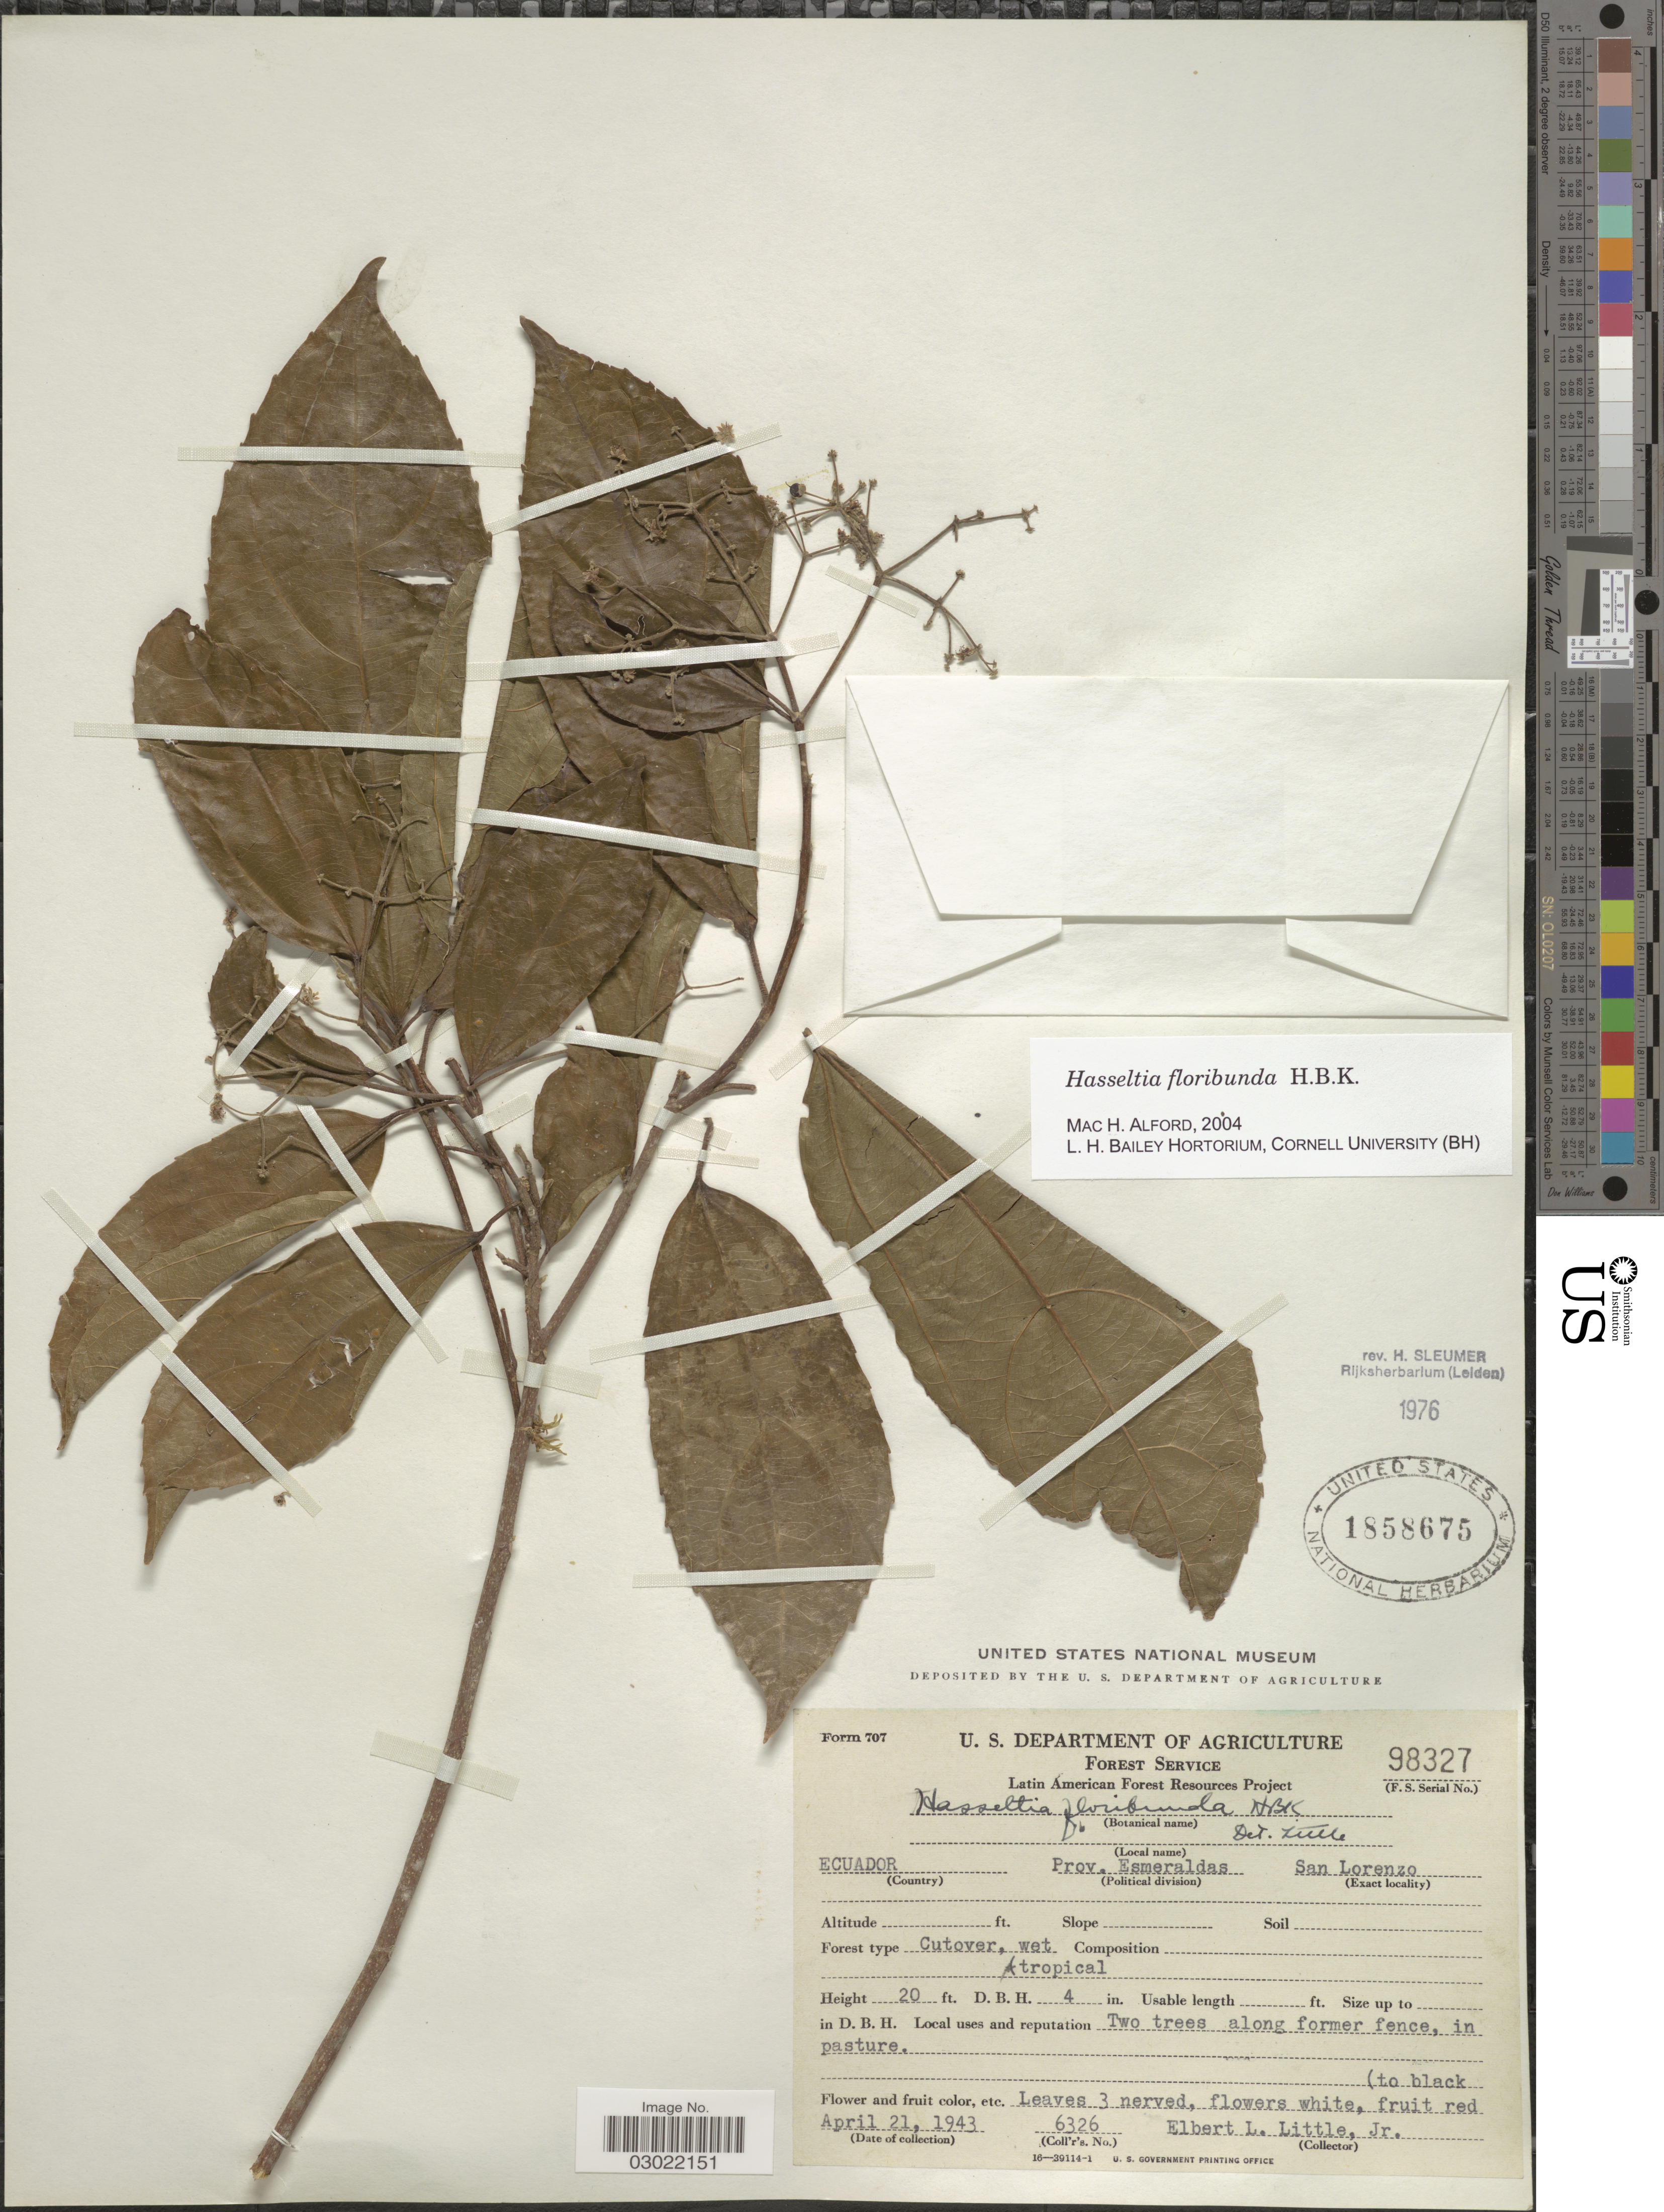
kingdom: Plantae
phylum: Tracheophyta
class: Magnoliopsida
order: Malpighiales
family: Salicaceae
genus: Hasseltia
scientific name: Hasseltia floribunda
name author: Kunth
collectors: E. L. Little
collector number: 6326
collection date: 1943-04-21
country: Ecuador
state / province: Esmeraldas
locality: San Lorenzo.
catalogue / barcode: US 1858675